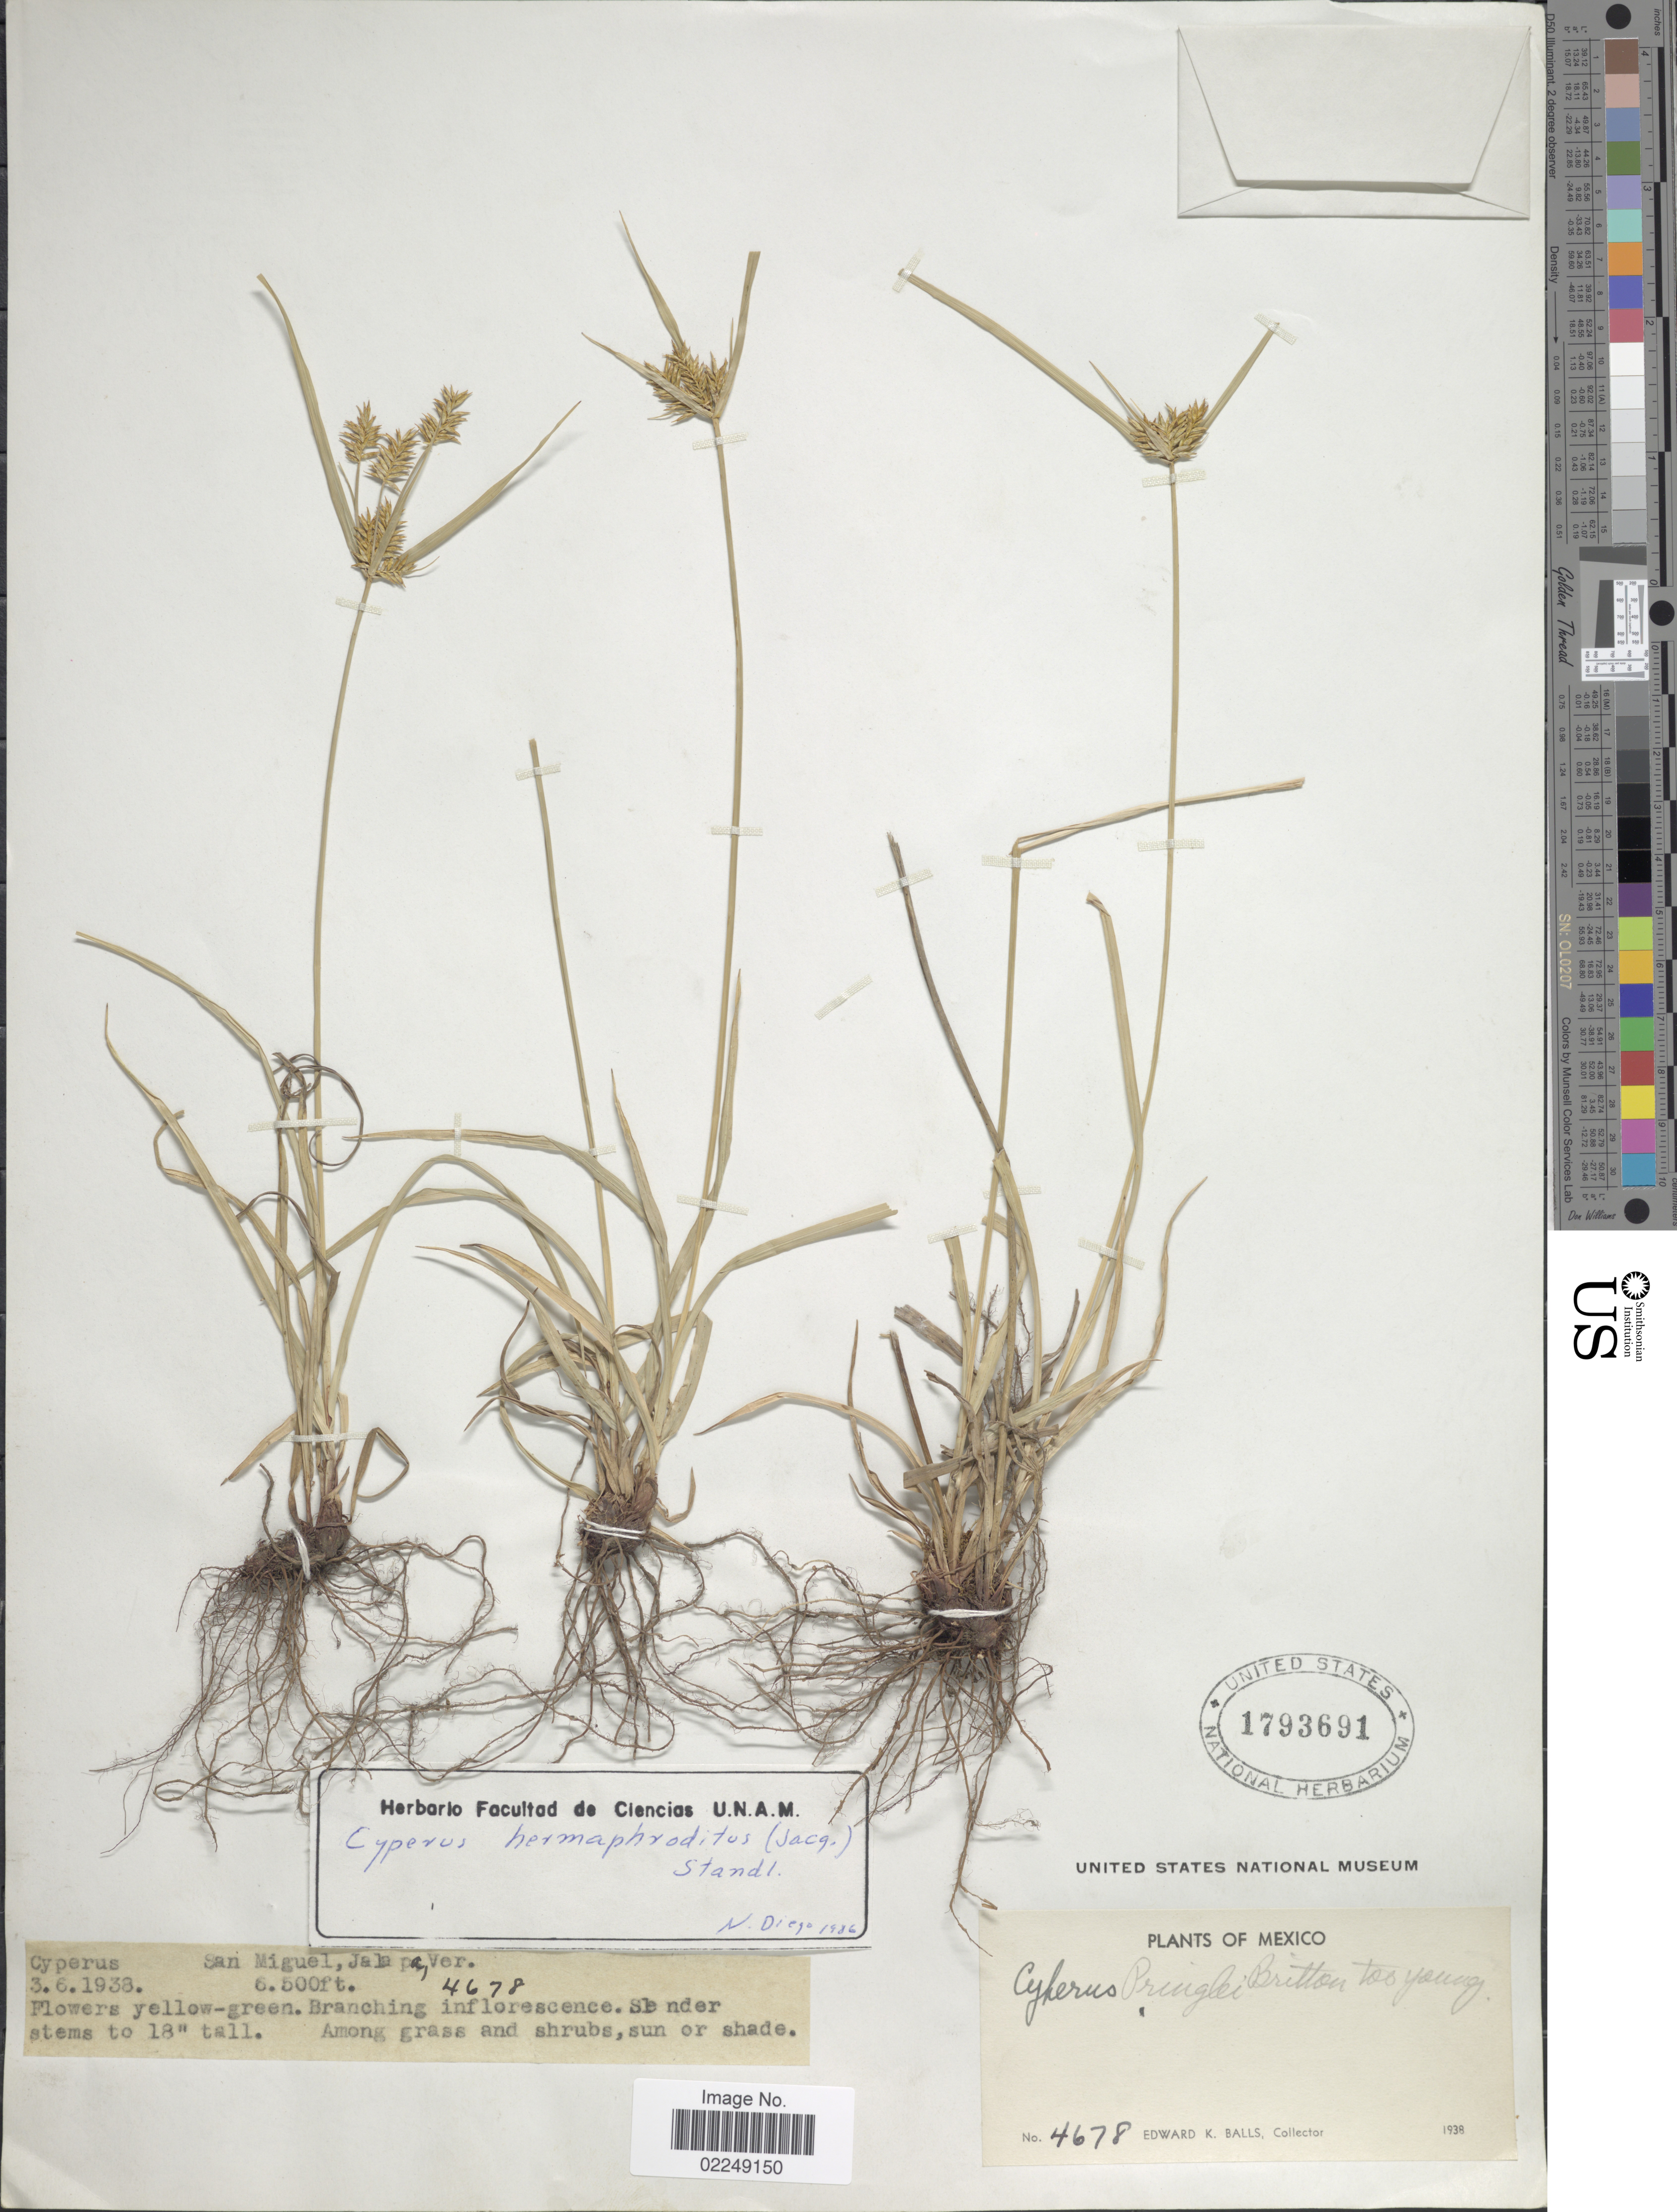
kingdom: Plantae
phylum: Tracheophyta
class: Liliopsida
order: Poales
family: Cyperaceae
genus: Cyperus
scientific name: Cyperus hermaphroditus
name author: (Jacq.) Standl.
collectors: E. K. Balls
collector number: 4678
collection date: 1938-06-03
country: Mexico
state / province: Veracruz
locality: San Miguel, Jalapa, Ver., Mexico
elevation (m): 1981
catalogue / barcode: US 1793691